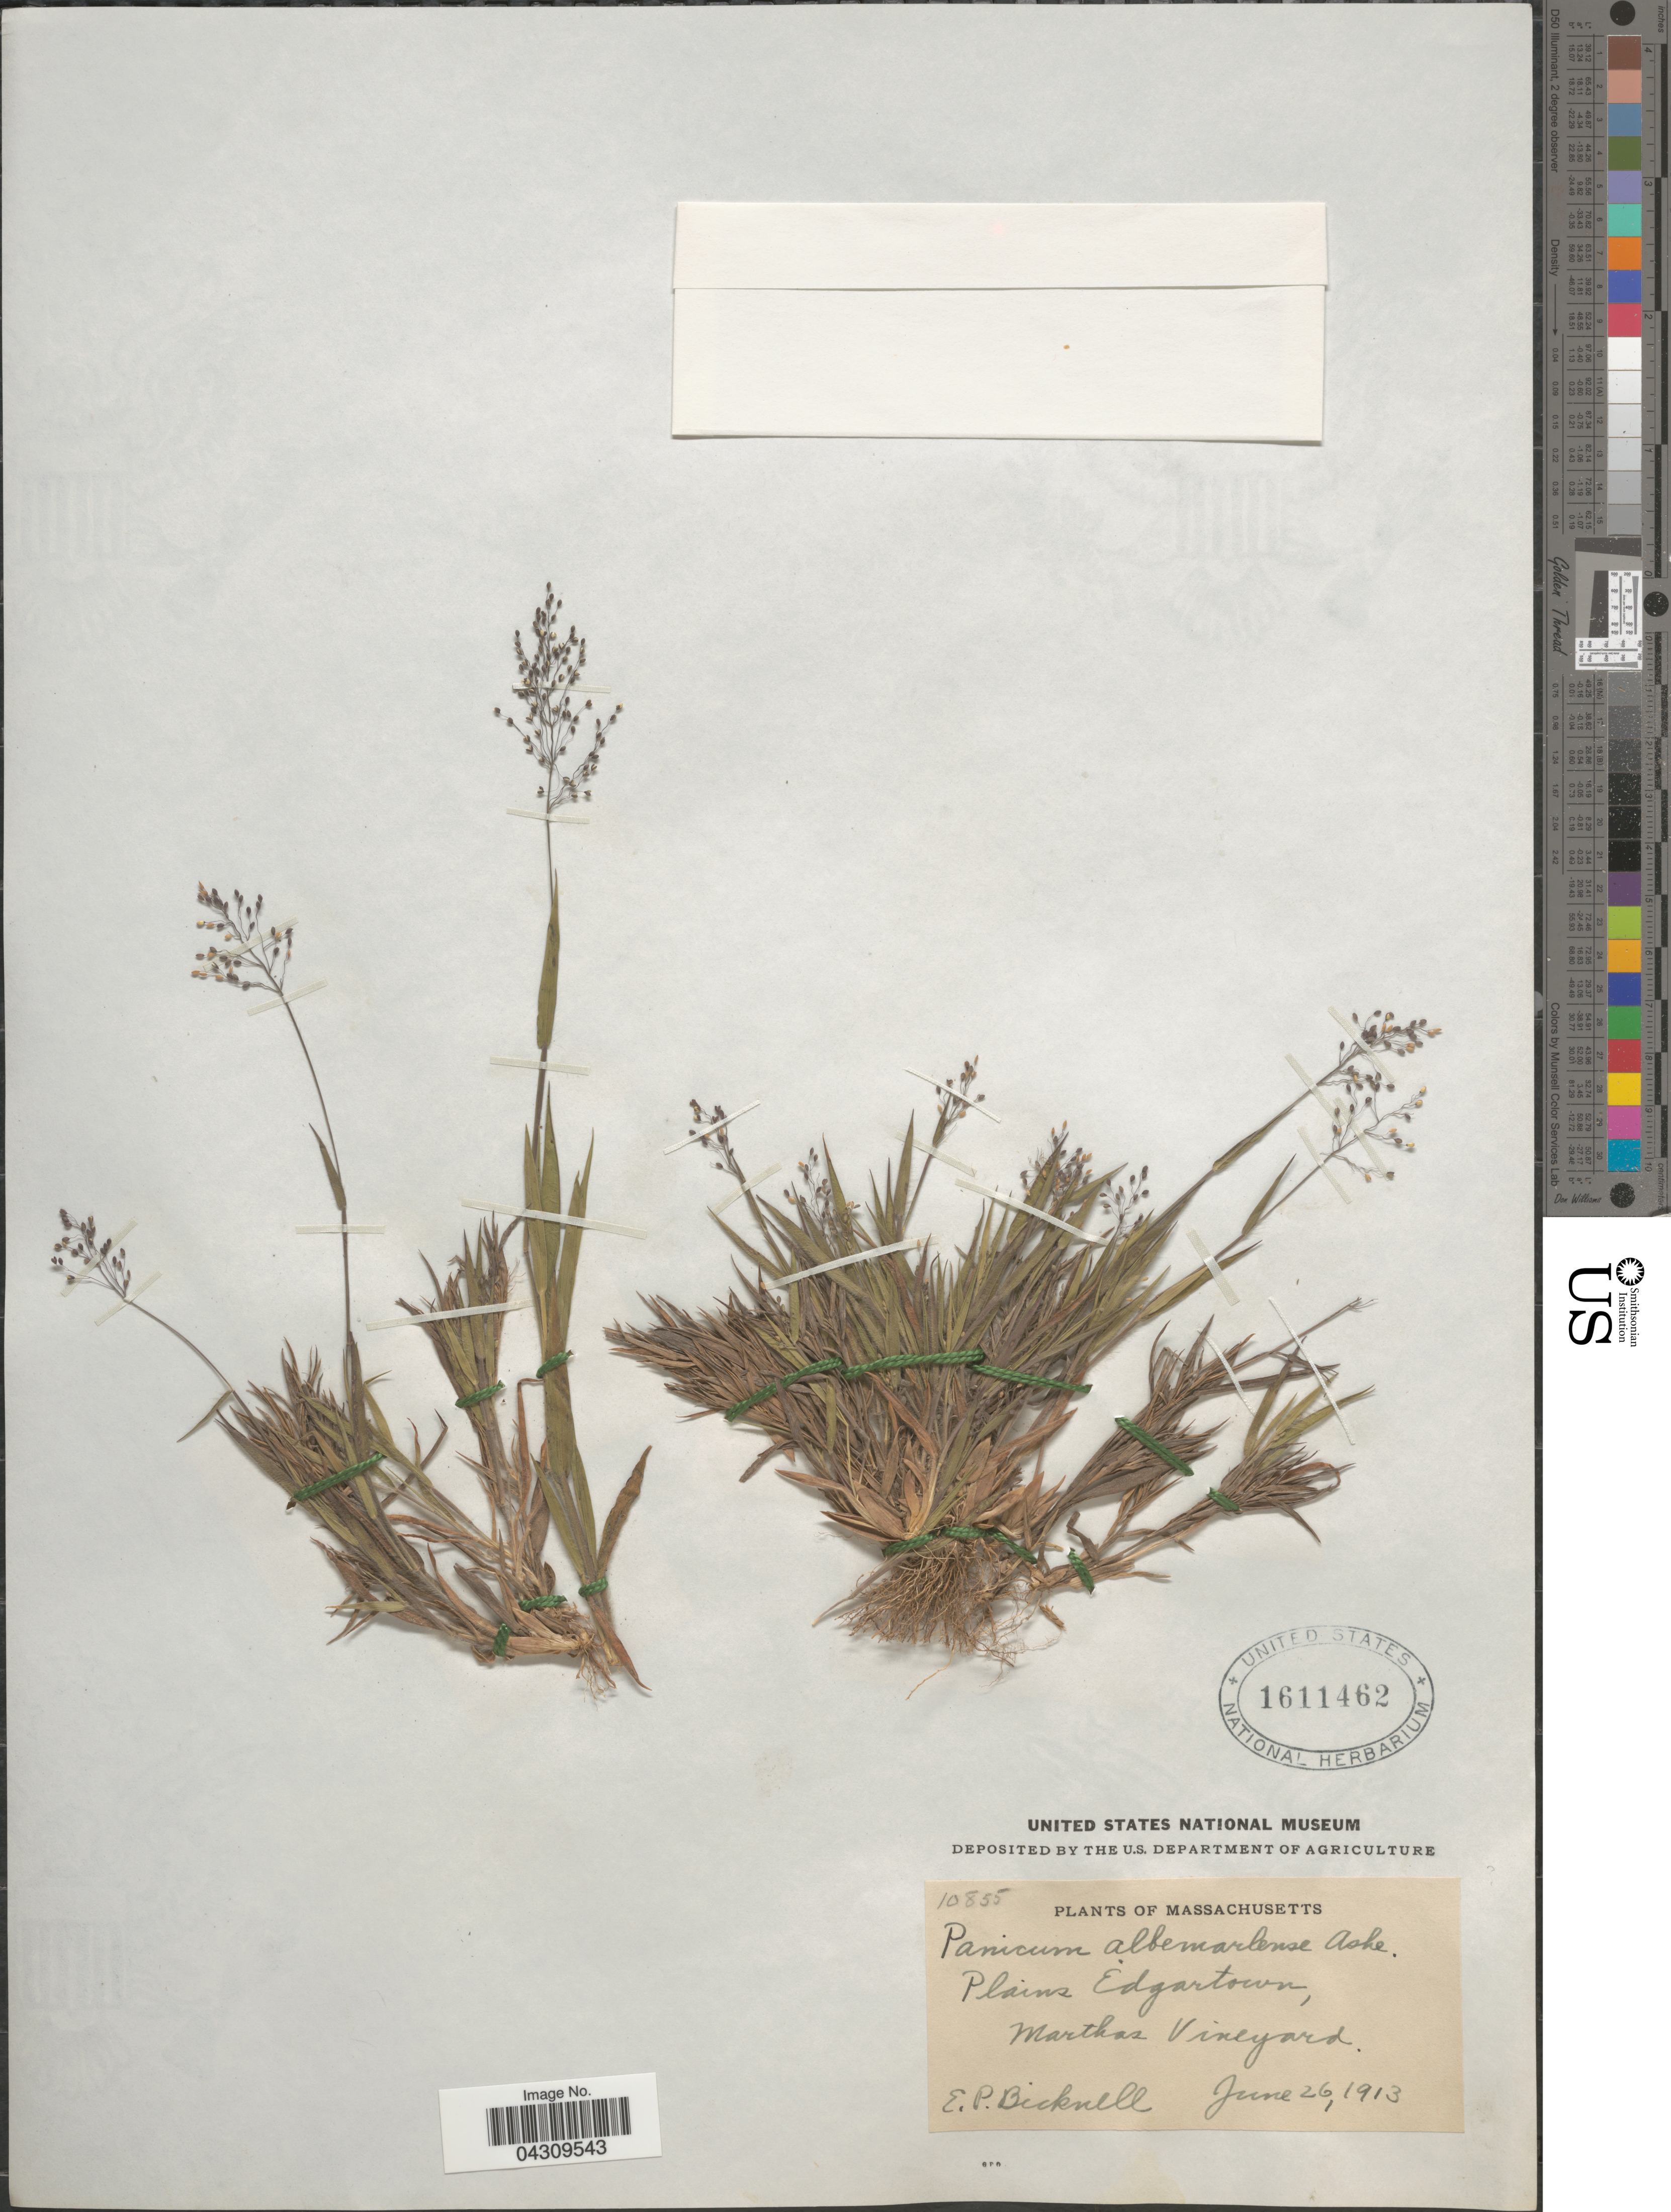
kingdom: Plantae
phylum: Tracheophyta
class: Liliopsida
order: Poales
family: Poaceae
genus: Dichanthelium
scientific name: Dichanthelium acuminatum var. acuminatum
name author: (Sw.) Gould & C.A. Clark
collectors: E. P. Bicknell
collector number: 10855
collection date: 1913-06-26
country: United States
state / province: Massachusetts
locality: Plains Edgartown, Marthas Vineyard.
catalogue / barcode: US 1611462